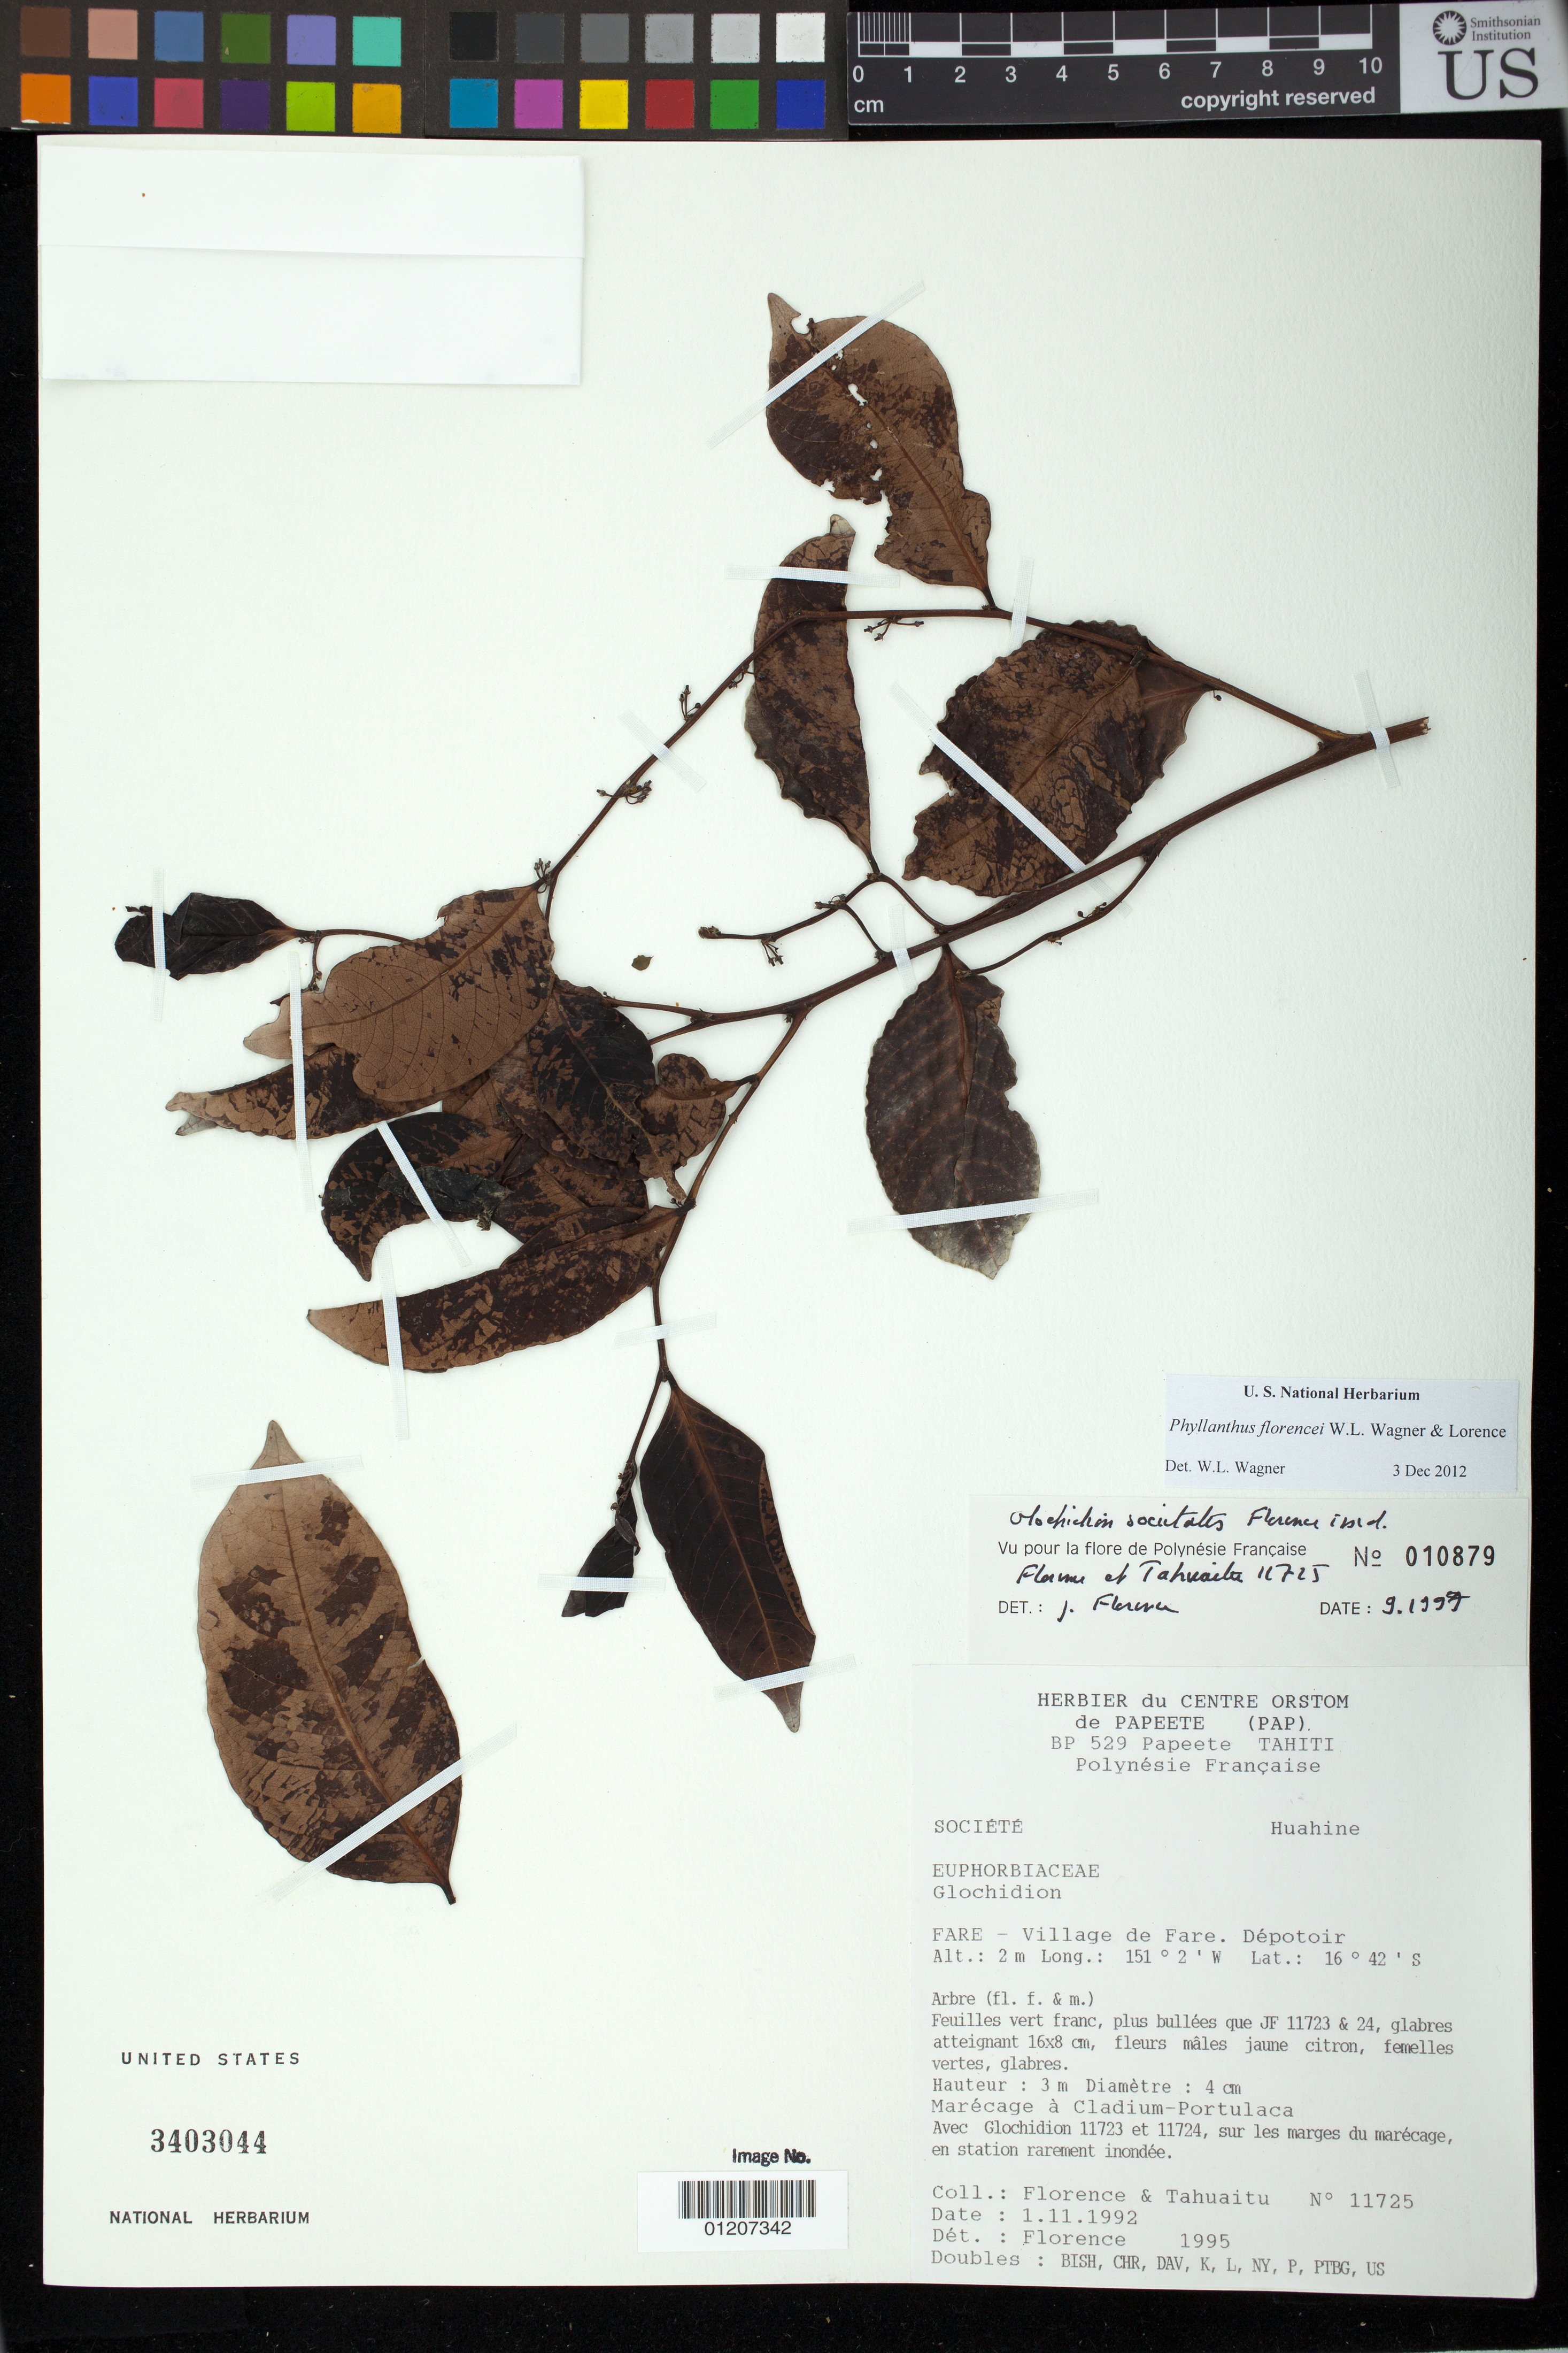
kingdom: Plantae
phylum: Tracheophyta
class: Magnoliopsida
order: Malpighiales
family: Phyllanthaceae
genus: Phyllanthus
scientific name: Phyllanthus florencei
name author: W.L. Wagner & Lorence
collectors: J. Florence & -. Tahuaitu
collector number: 11725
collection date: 1992-11-01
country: French Polynesia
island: Huahine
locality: Village de Fare. Dèpotoir.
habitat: sur les marges du marècage, en station rarement inondèe.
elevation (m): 2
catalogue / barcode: US 3403044